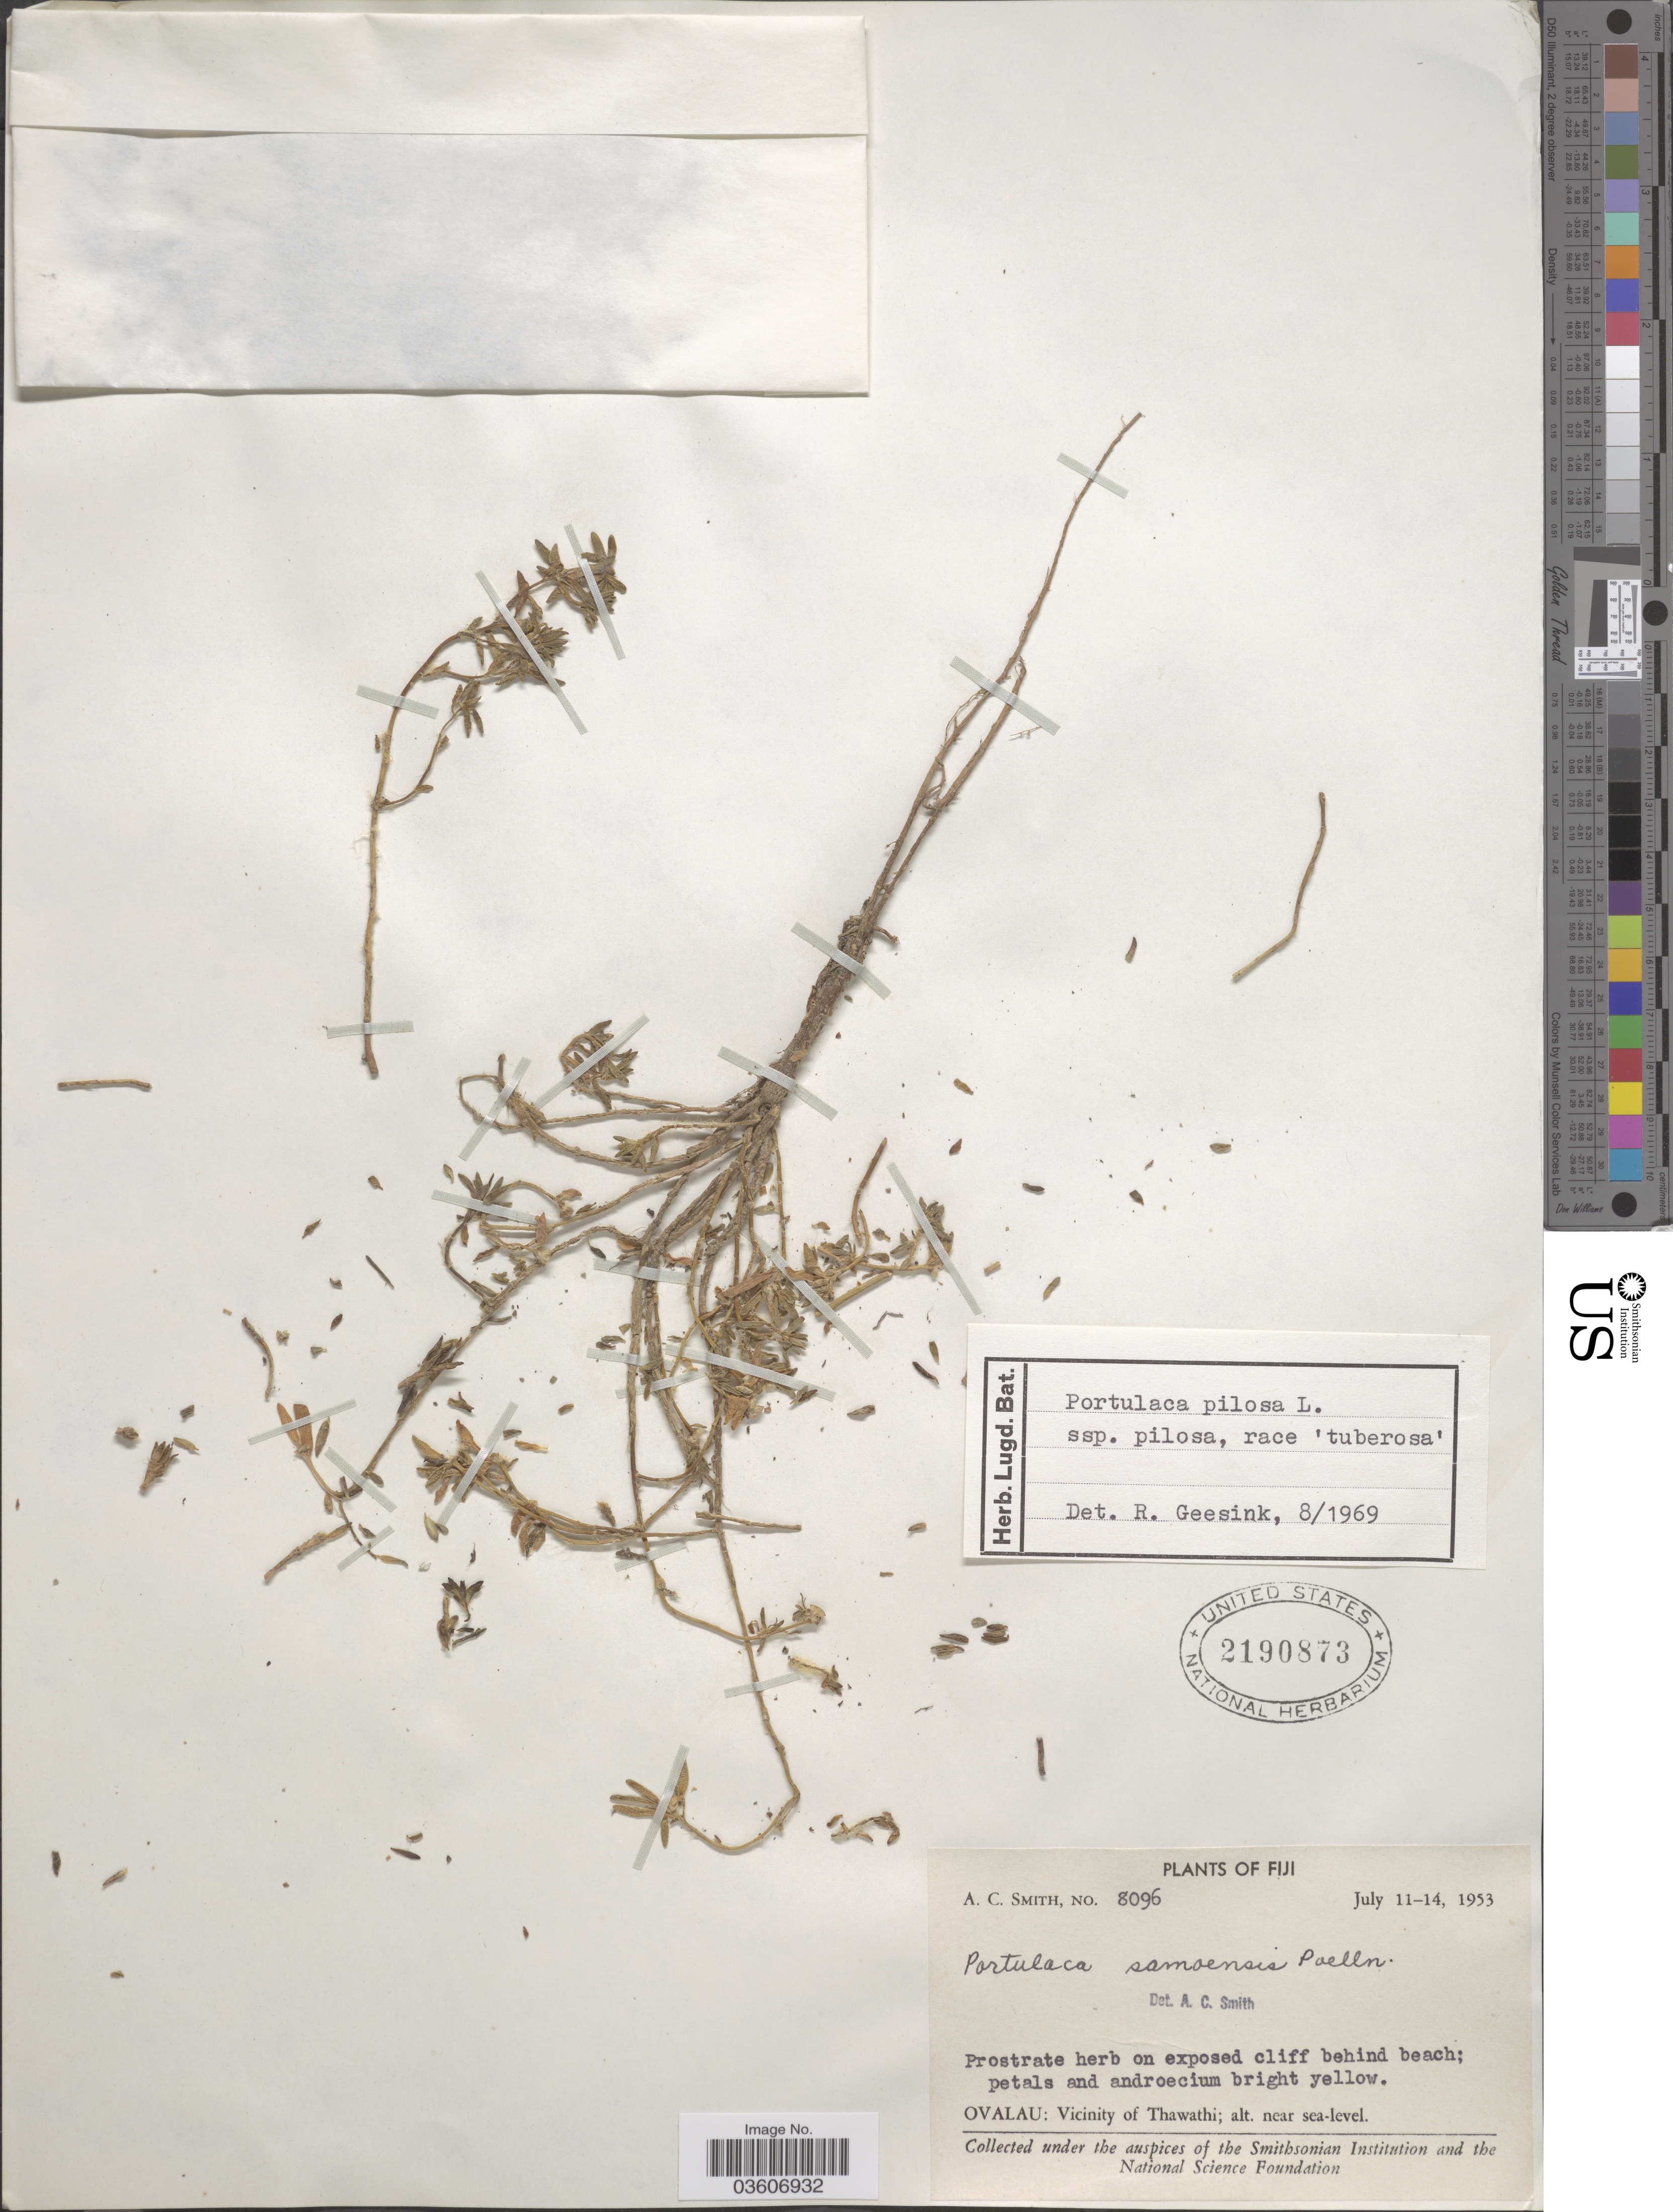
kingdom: Plantae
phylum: Tracheophyta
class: Magnoliopsida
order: Caryophyllales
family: Portulacaceae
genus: Portulaca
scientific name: Portulaca australis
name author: Endl.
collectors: A. C. Smith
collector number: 8096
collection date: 1953-07-11/1953-07-14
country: Fiji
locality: Ovalau: Vicinity of Thawathi.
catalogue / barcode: US 2190873